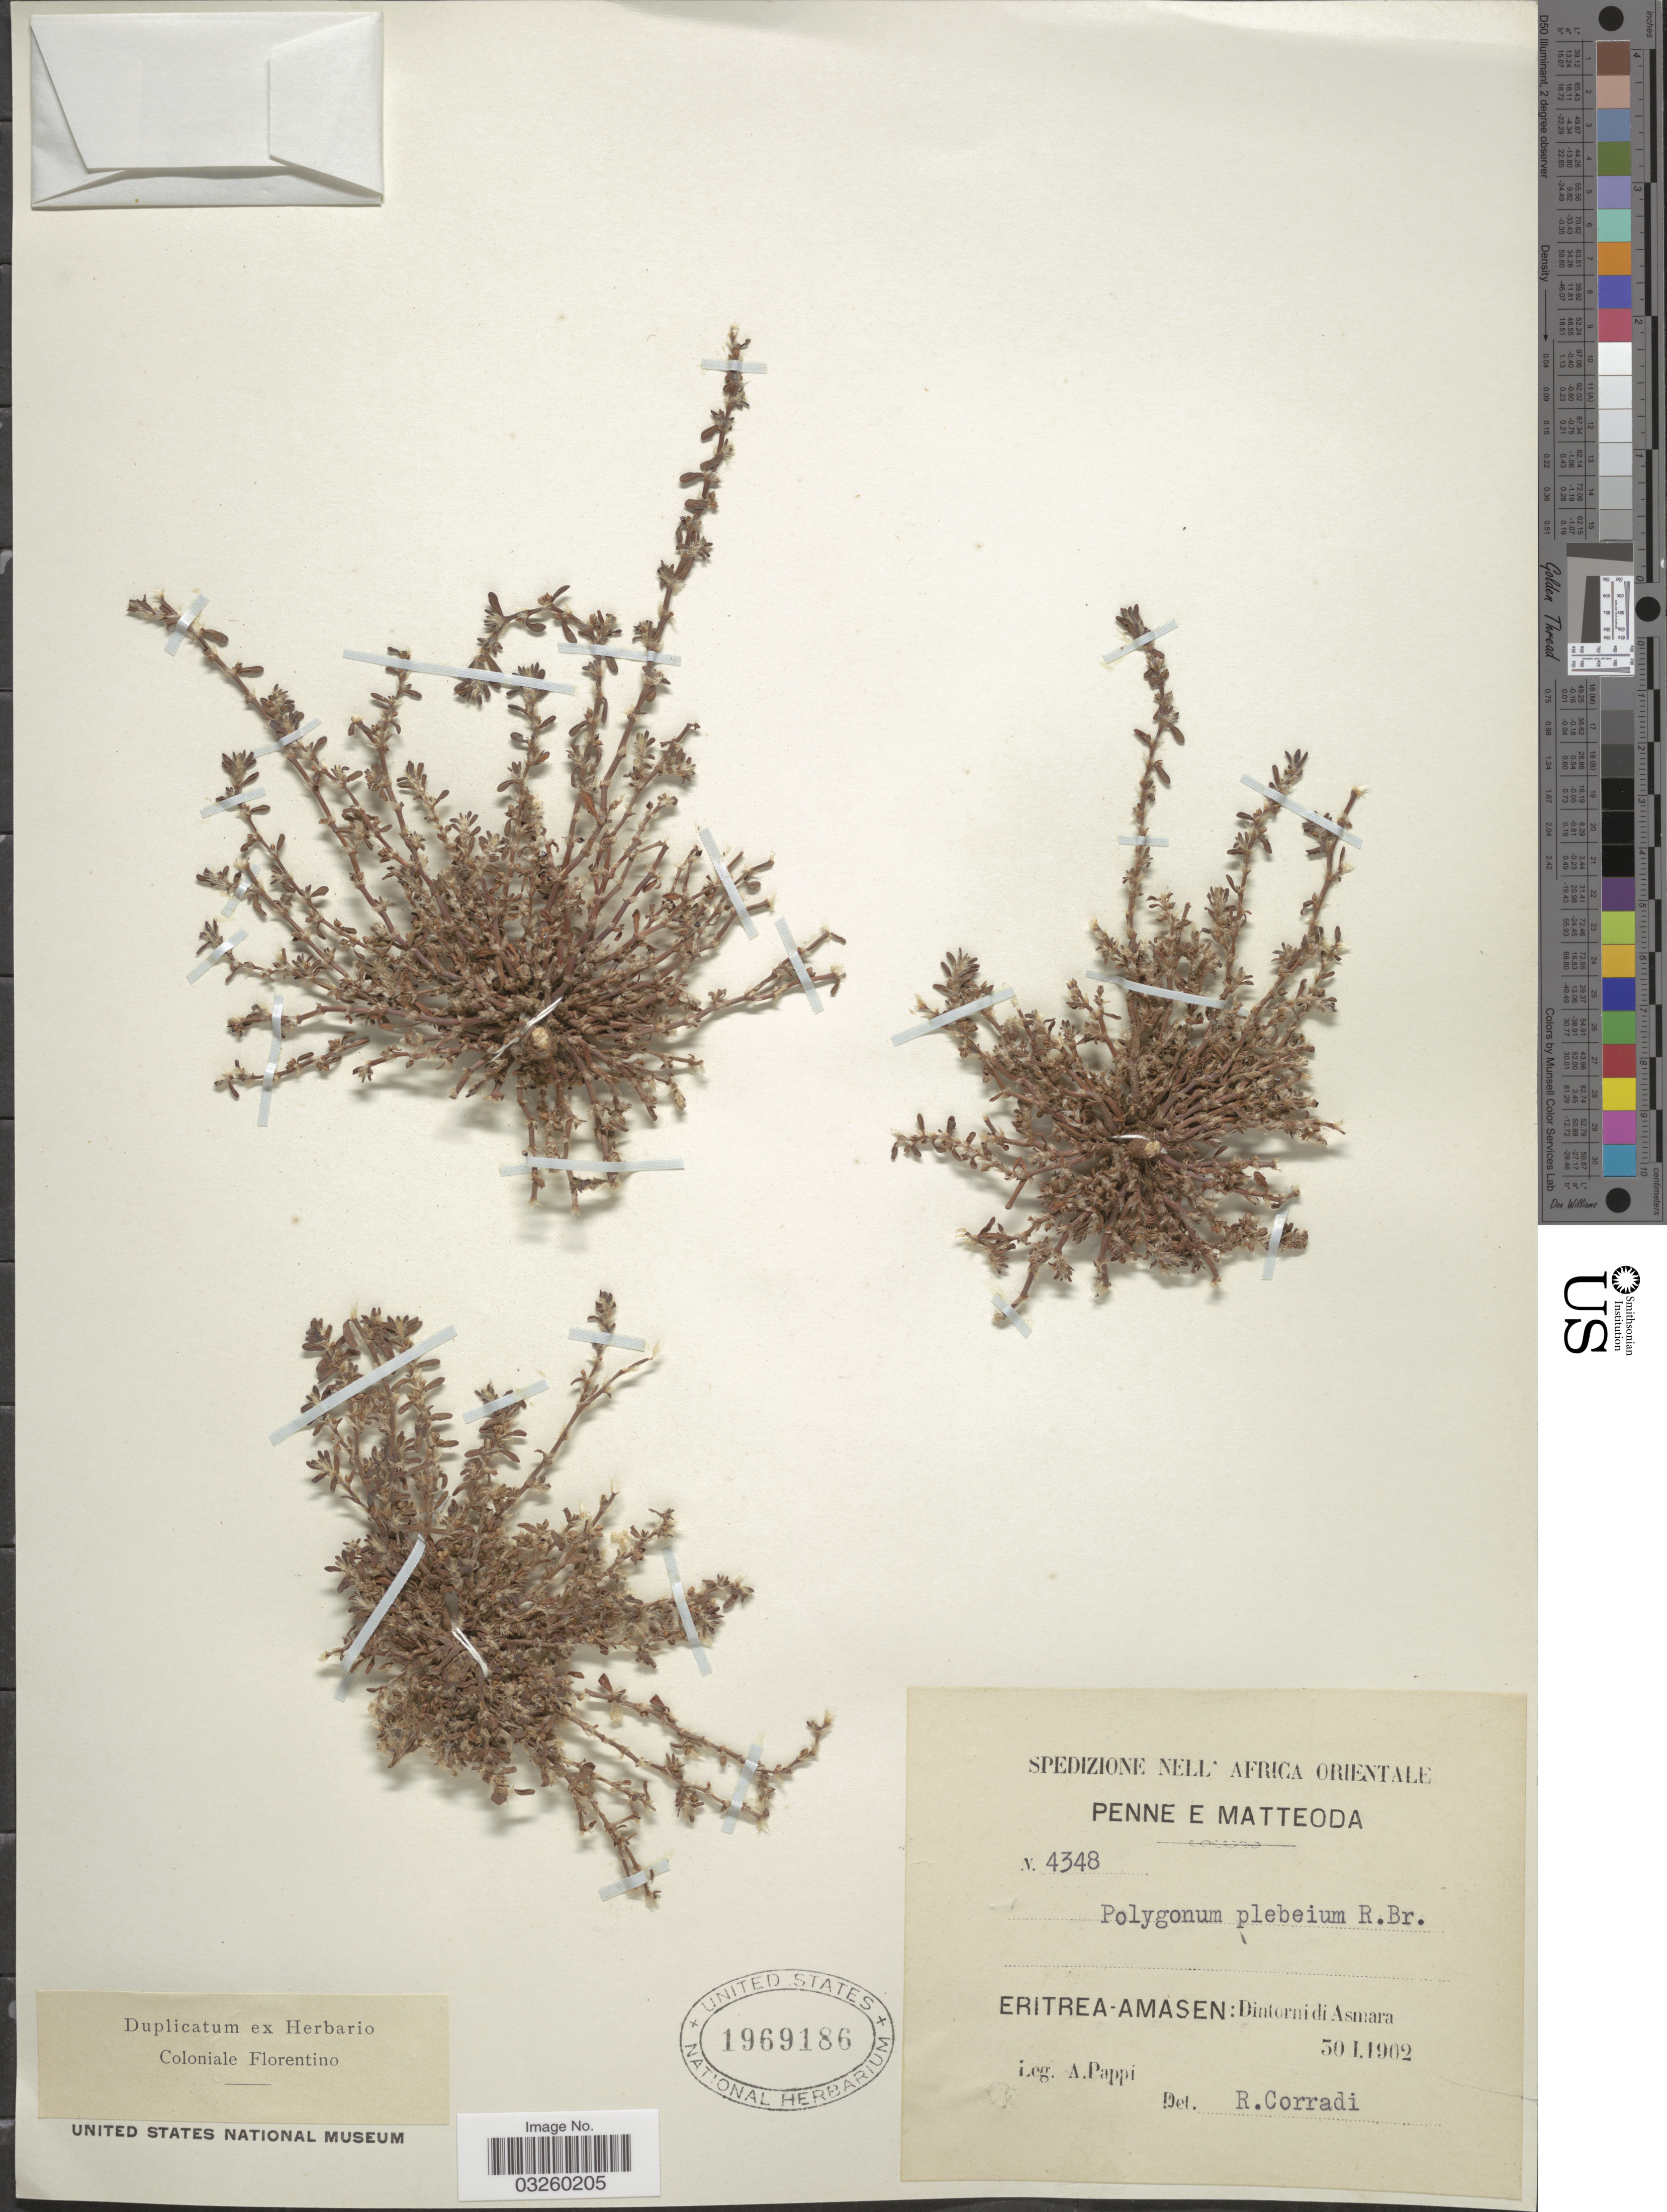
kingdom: Plantae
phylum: Tracheophyta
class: Magnoliopsida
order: Caryophyllales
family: Polygonaceae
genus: Polygonum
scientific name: Polygonum plebeium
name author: R. Br.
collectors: A. Pappi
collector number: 4348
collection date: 1902-01-30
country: Eritrea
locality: Africa Orientale. Eritrea-Amasen: Dintornidi Asmara.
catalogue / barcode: US 1969186